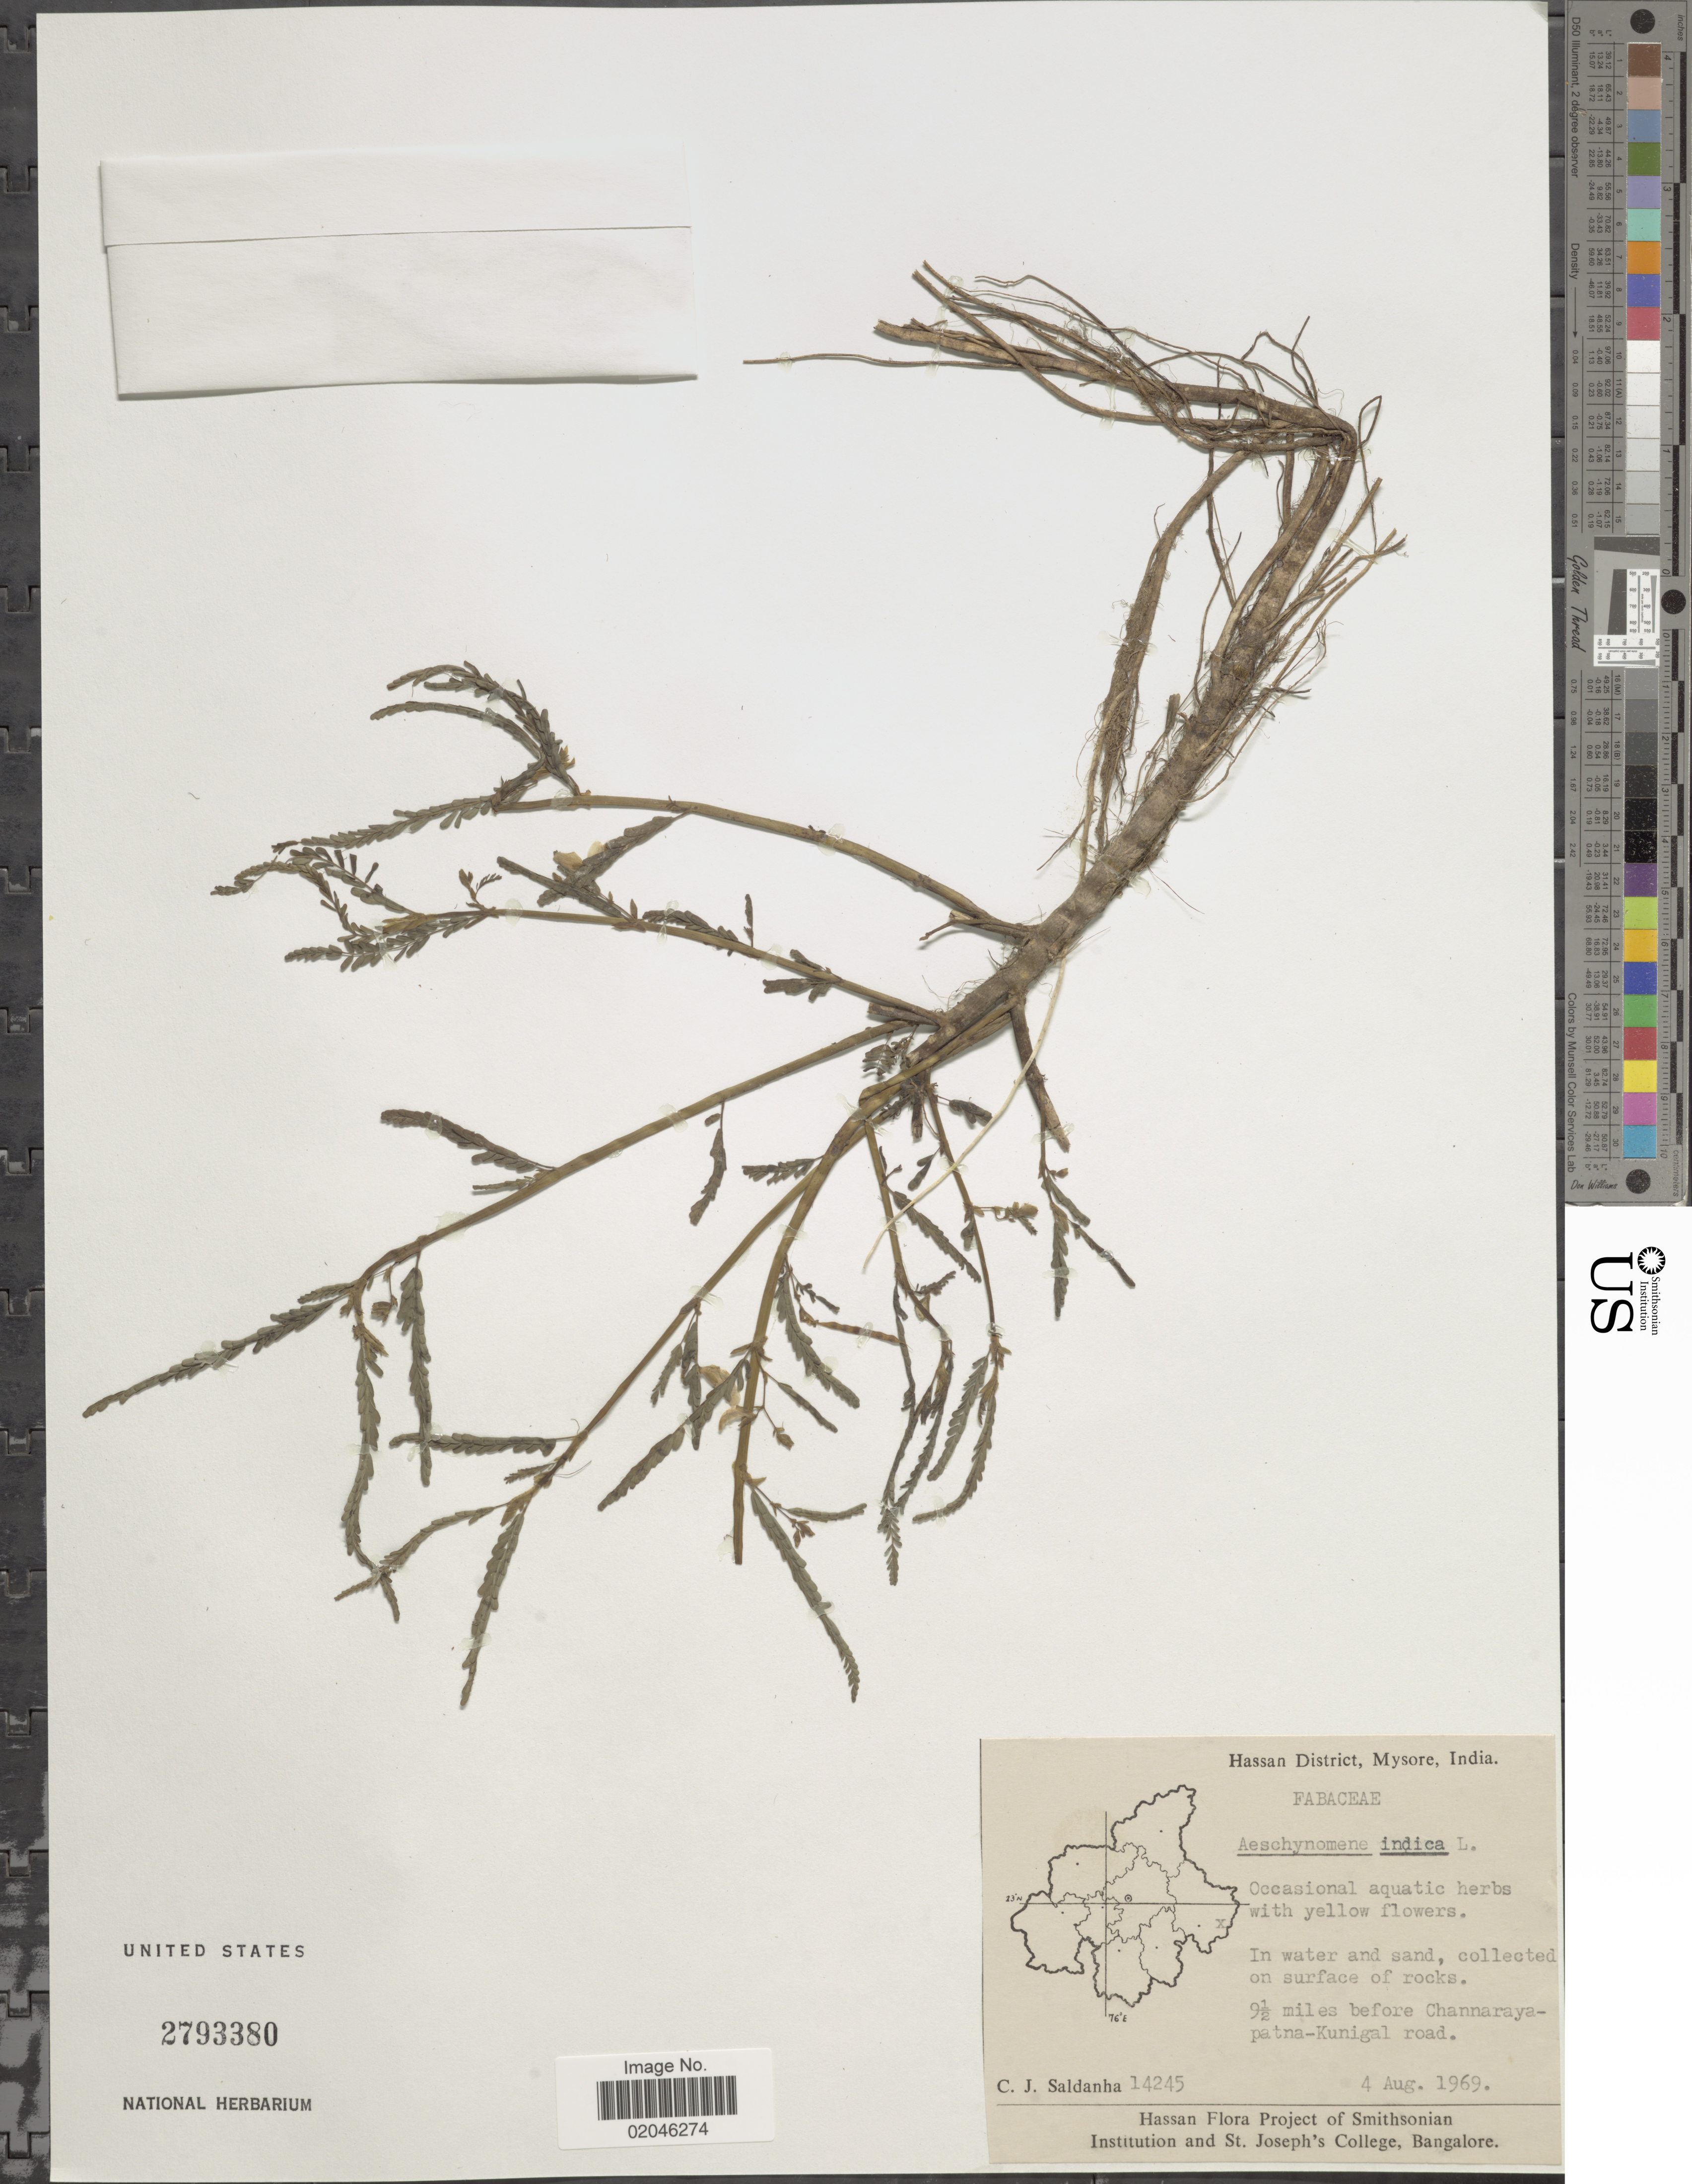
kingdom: Plantae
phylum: Tracheophyta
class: Magnoliopsida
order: Fabales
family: Fabaceae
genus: Aeschynomene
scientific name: Aeschynomene indica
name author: L.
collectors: C. J. Saldanha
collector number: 14245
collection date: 1969-08-04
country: India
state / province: Karnataka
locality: Hassan District, Mysore, in water and sand, on surface of rocks, 9.5 miles before Channaraya-patna-Kunigal road.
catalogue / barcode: US 2793380